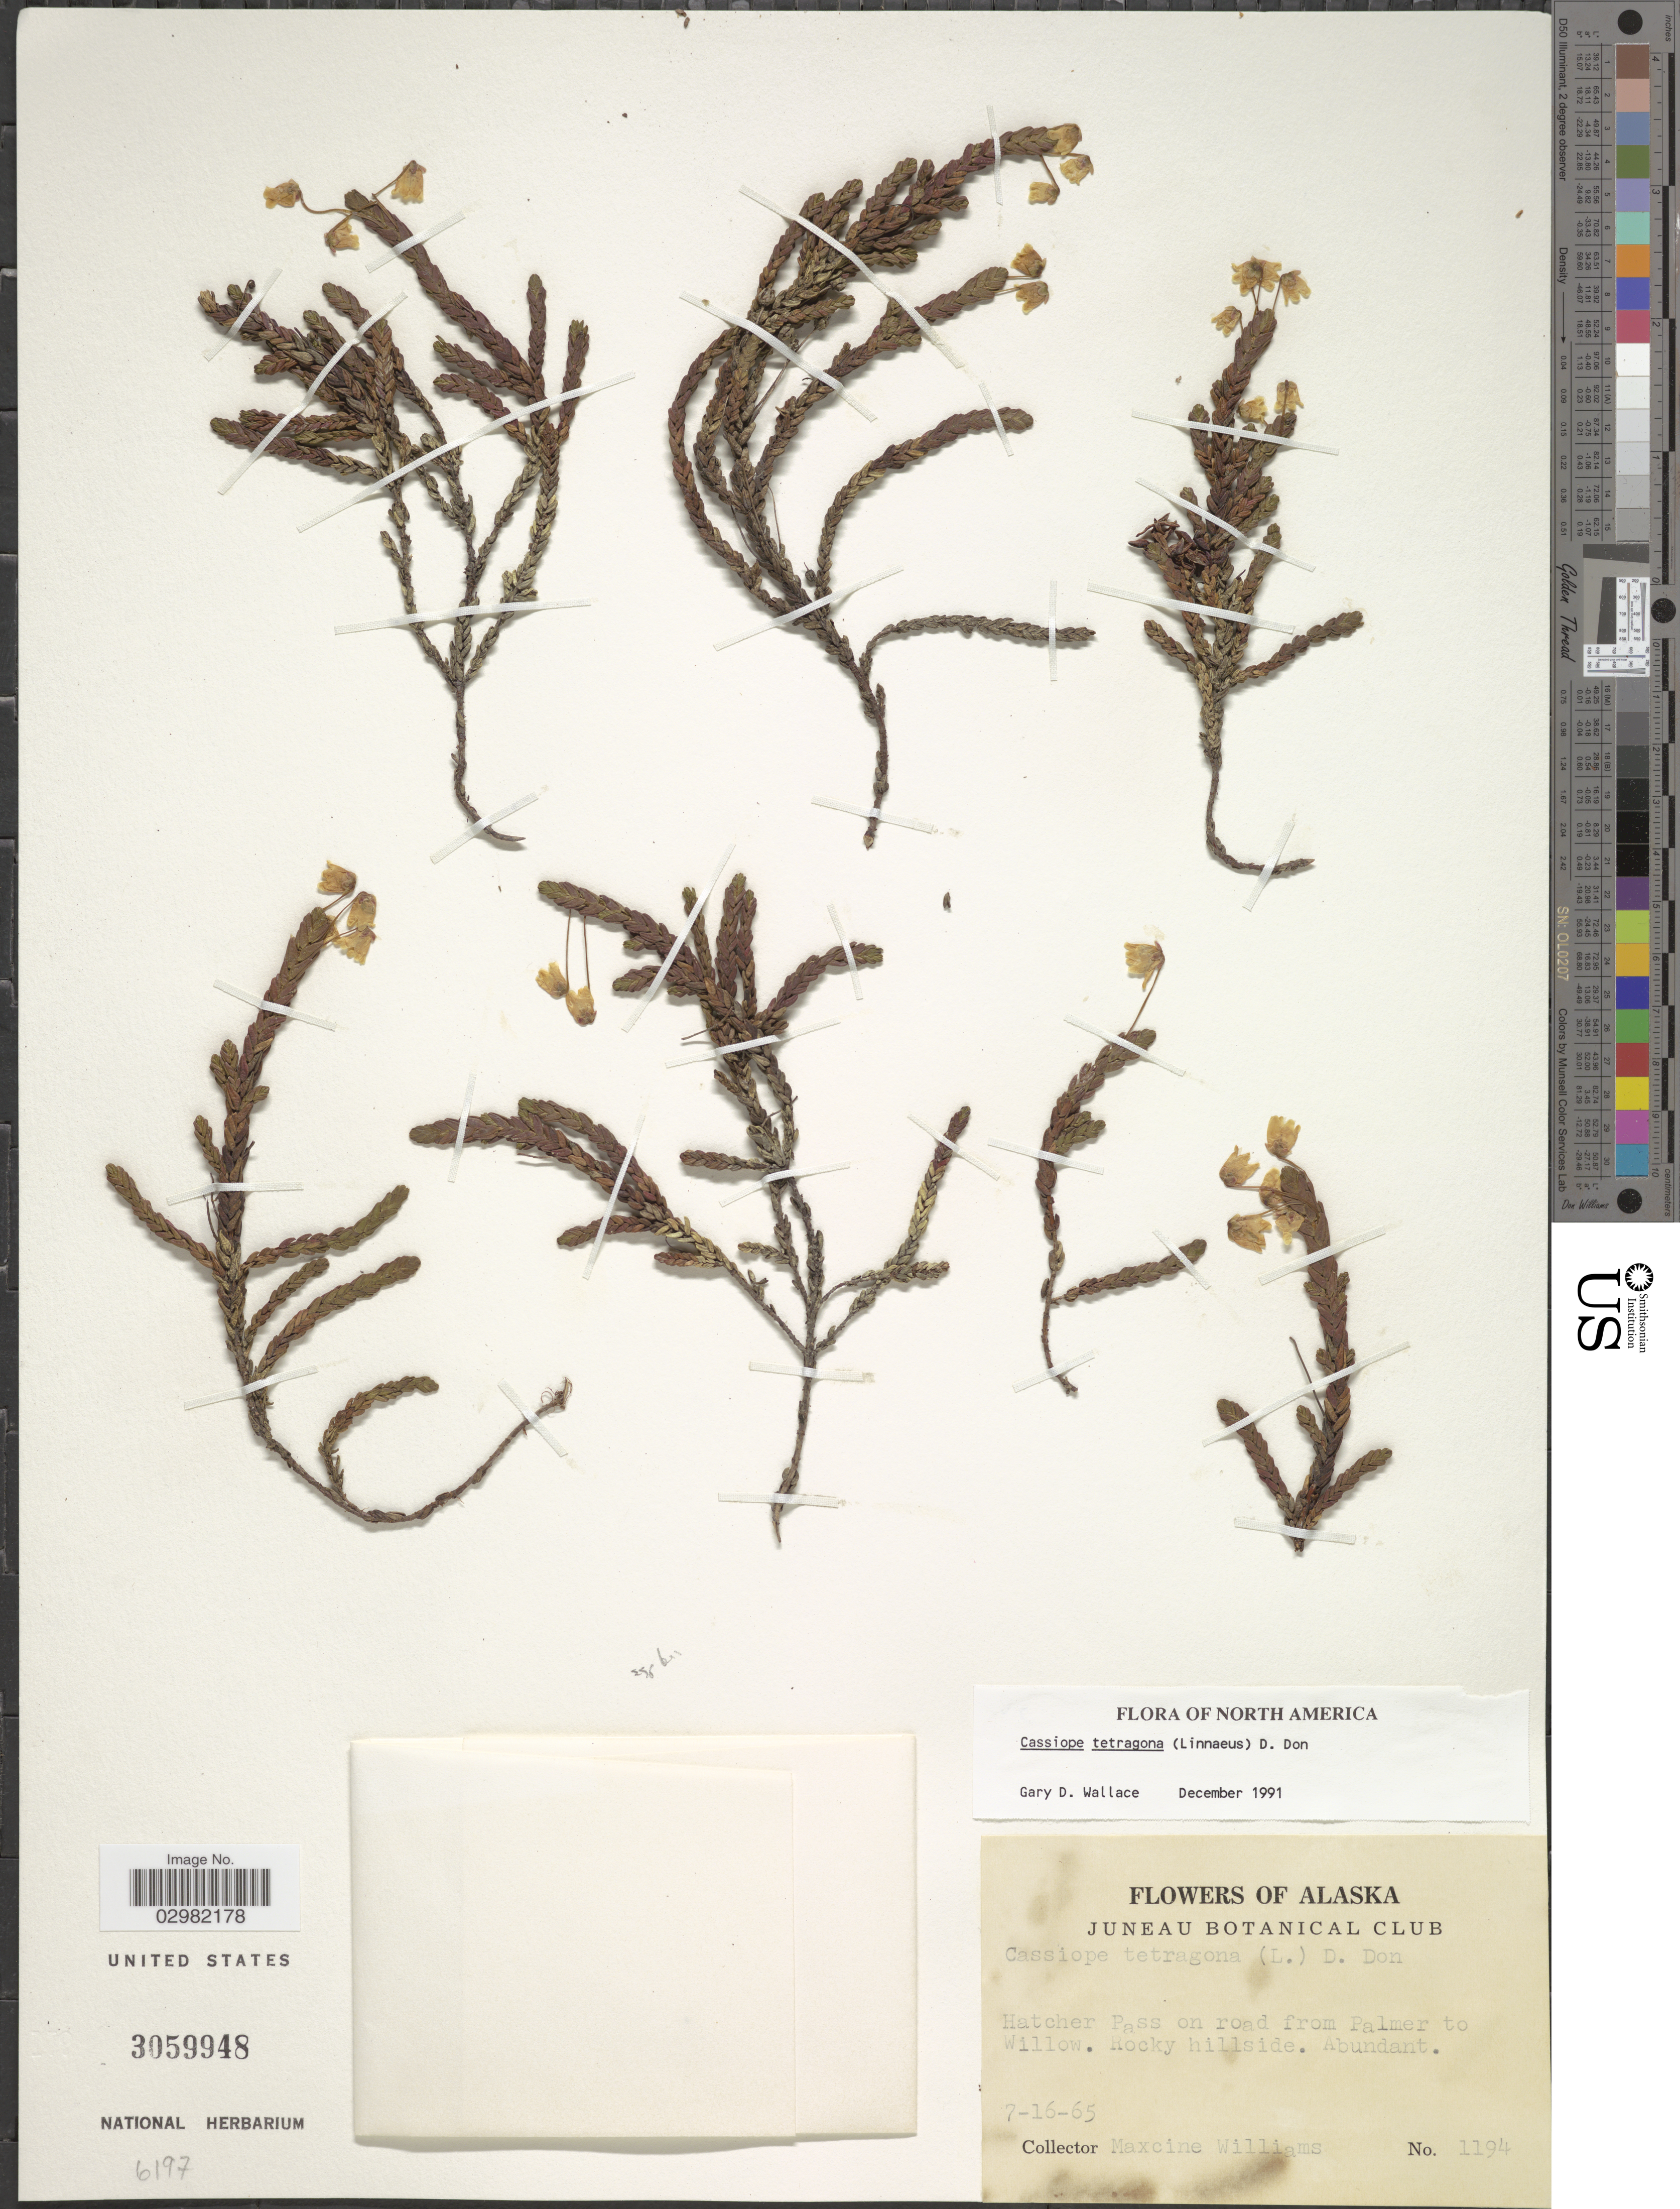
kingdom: Plantae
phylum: Tracheophyta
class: Magnoliopsida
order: Ericales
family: Ericaceae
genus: Cassiope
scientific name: Cassiope tetragona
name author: (L.) D. Don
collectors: Mr. Williams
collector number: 1194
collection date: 1965-07-16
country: United States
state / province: Alaska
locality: Hatcher Pass on road from Palmer to Willow.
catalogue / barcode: US 3059948